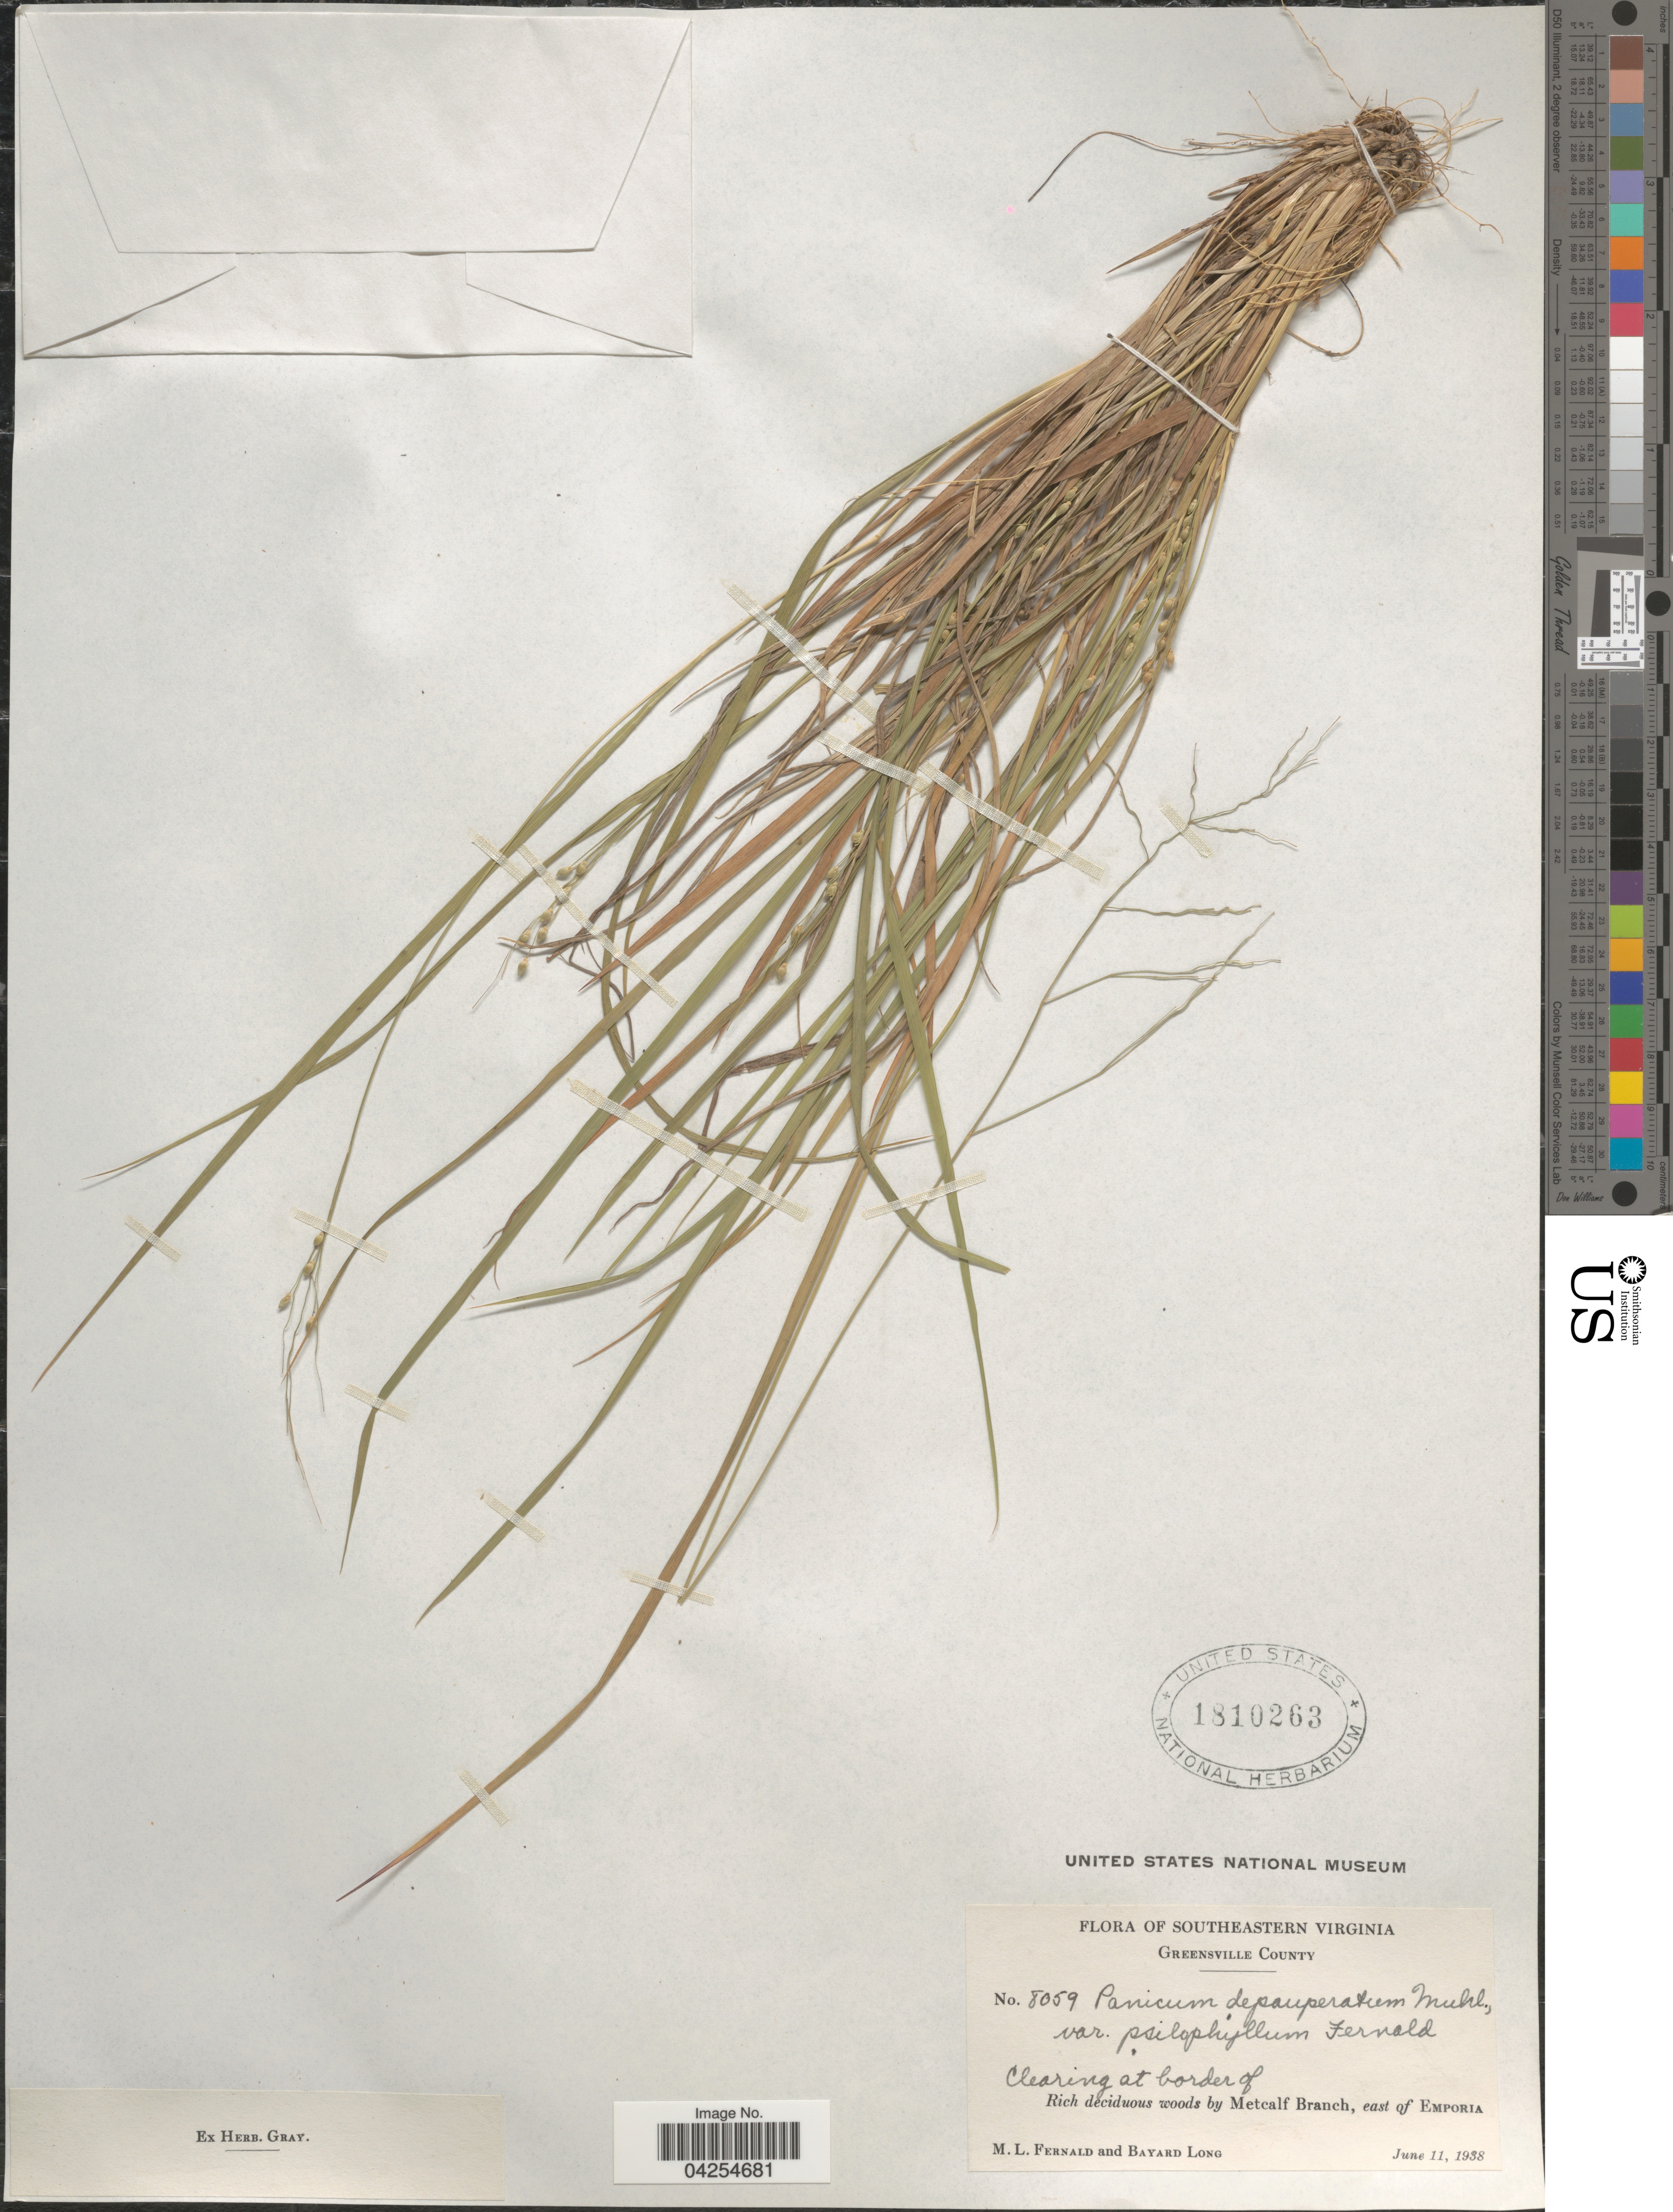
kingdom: Plantae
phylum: Tracheophyta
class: Liliopsida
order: Poales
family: Poaceae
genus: Dichanthelium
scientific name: Dichanthelium depauperatum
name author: (Muhl.) Gould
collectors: M. L. Fernald & B. Long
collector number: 8059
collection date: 1938-06-11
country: United States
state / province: Virginia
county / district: Greensville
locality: Southeastern Virginia. Greensville County. Clearing at border of rich deciduous woods by Metcalf Branch, east of Emporia.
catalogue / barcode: US 1810263